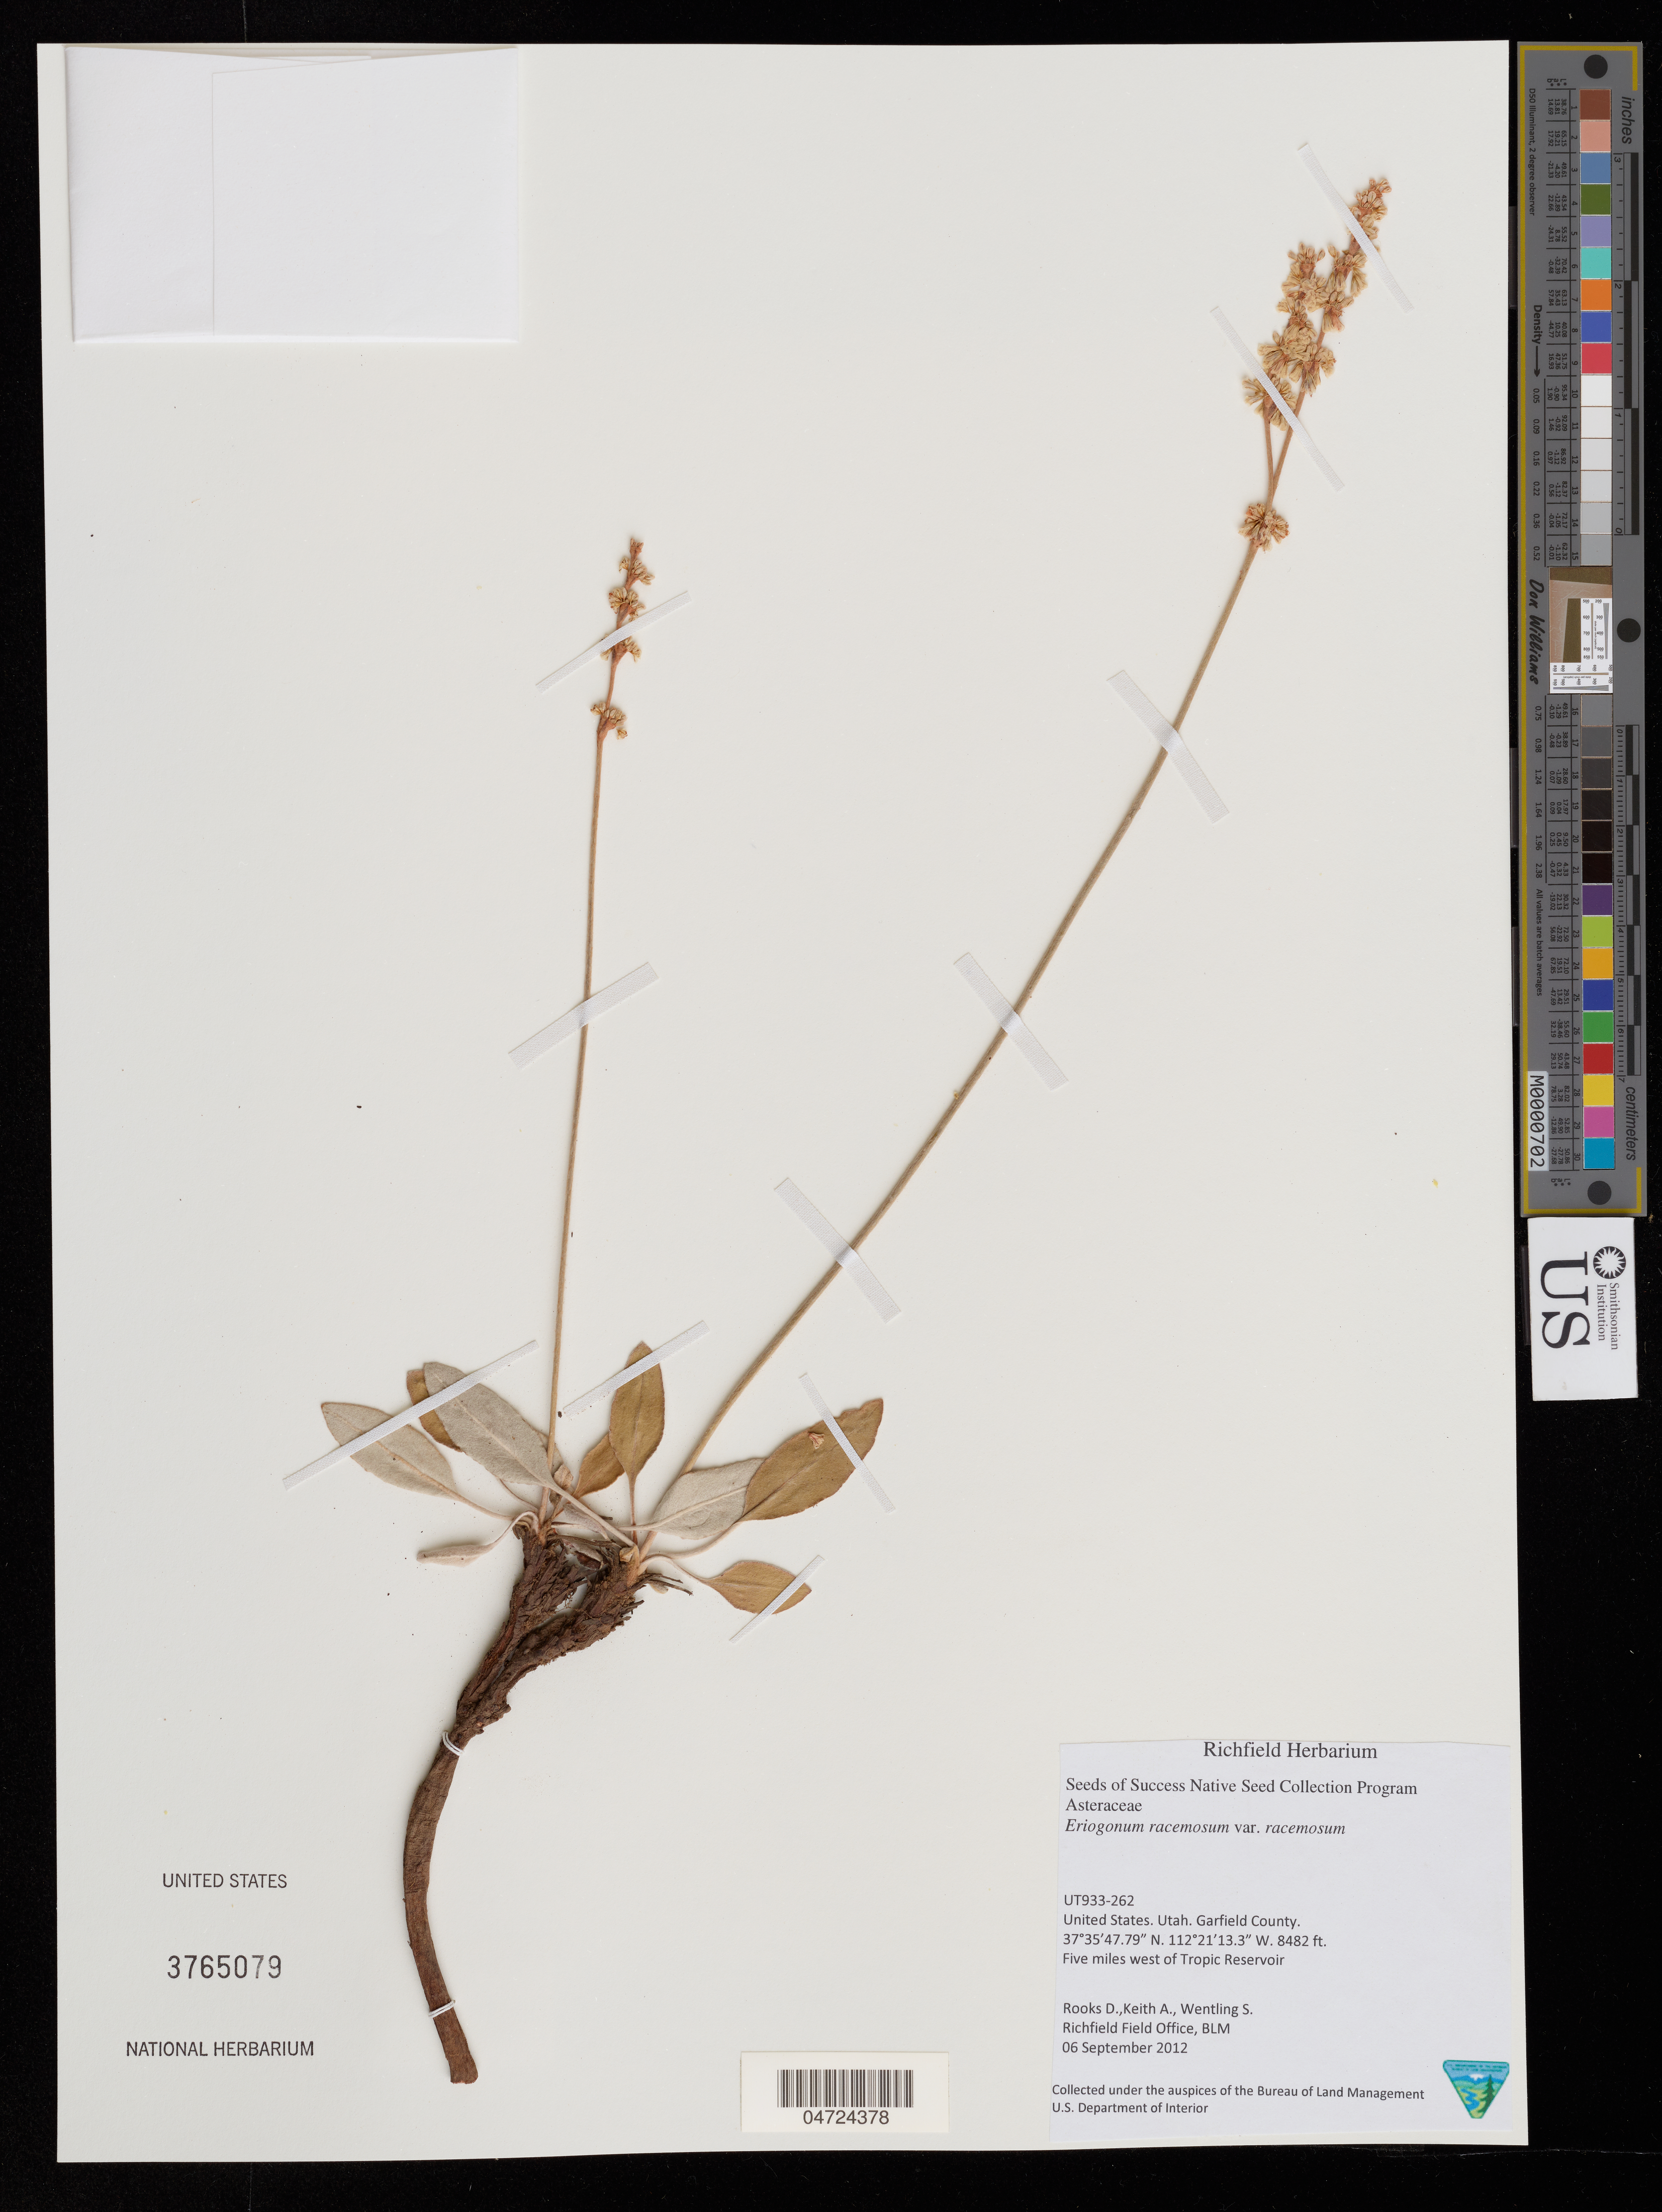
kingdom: Plantae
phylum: Tracheophyta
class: Magnoliopsida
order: Caryophyllales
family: Polygonaceae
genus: Eriogonum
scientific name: Eriogonum racemosum var. racemosum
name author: Nutt.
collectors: D. Rooks, A. Keith & S. Wentling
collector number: UT933-262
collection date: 2012-09-06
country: United States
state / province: Utah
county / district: Garfield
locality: Garfield County. Five miles west of Tropic Reservoir.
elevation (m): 2585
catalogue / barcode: US 3765079